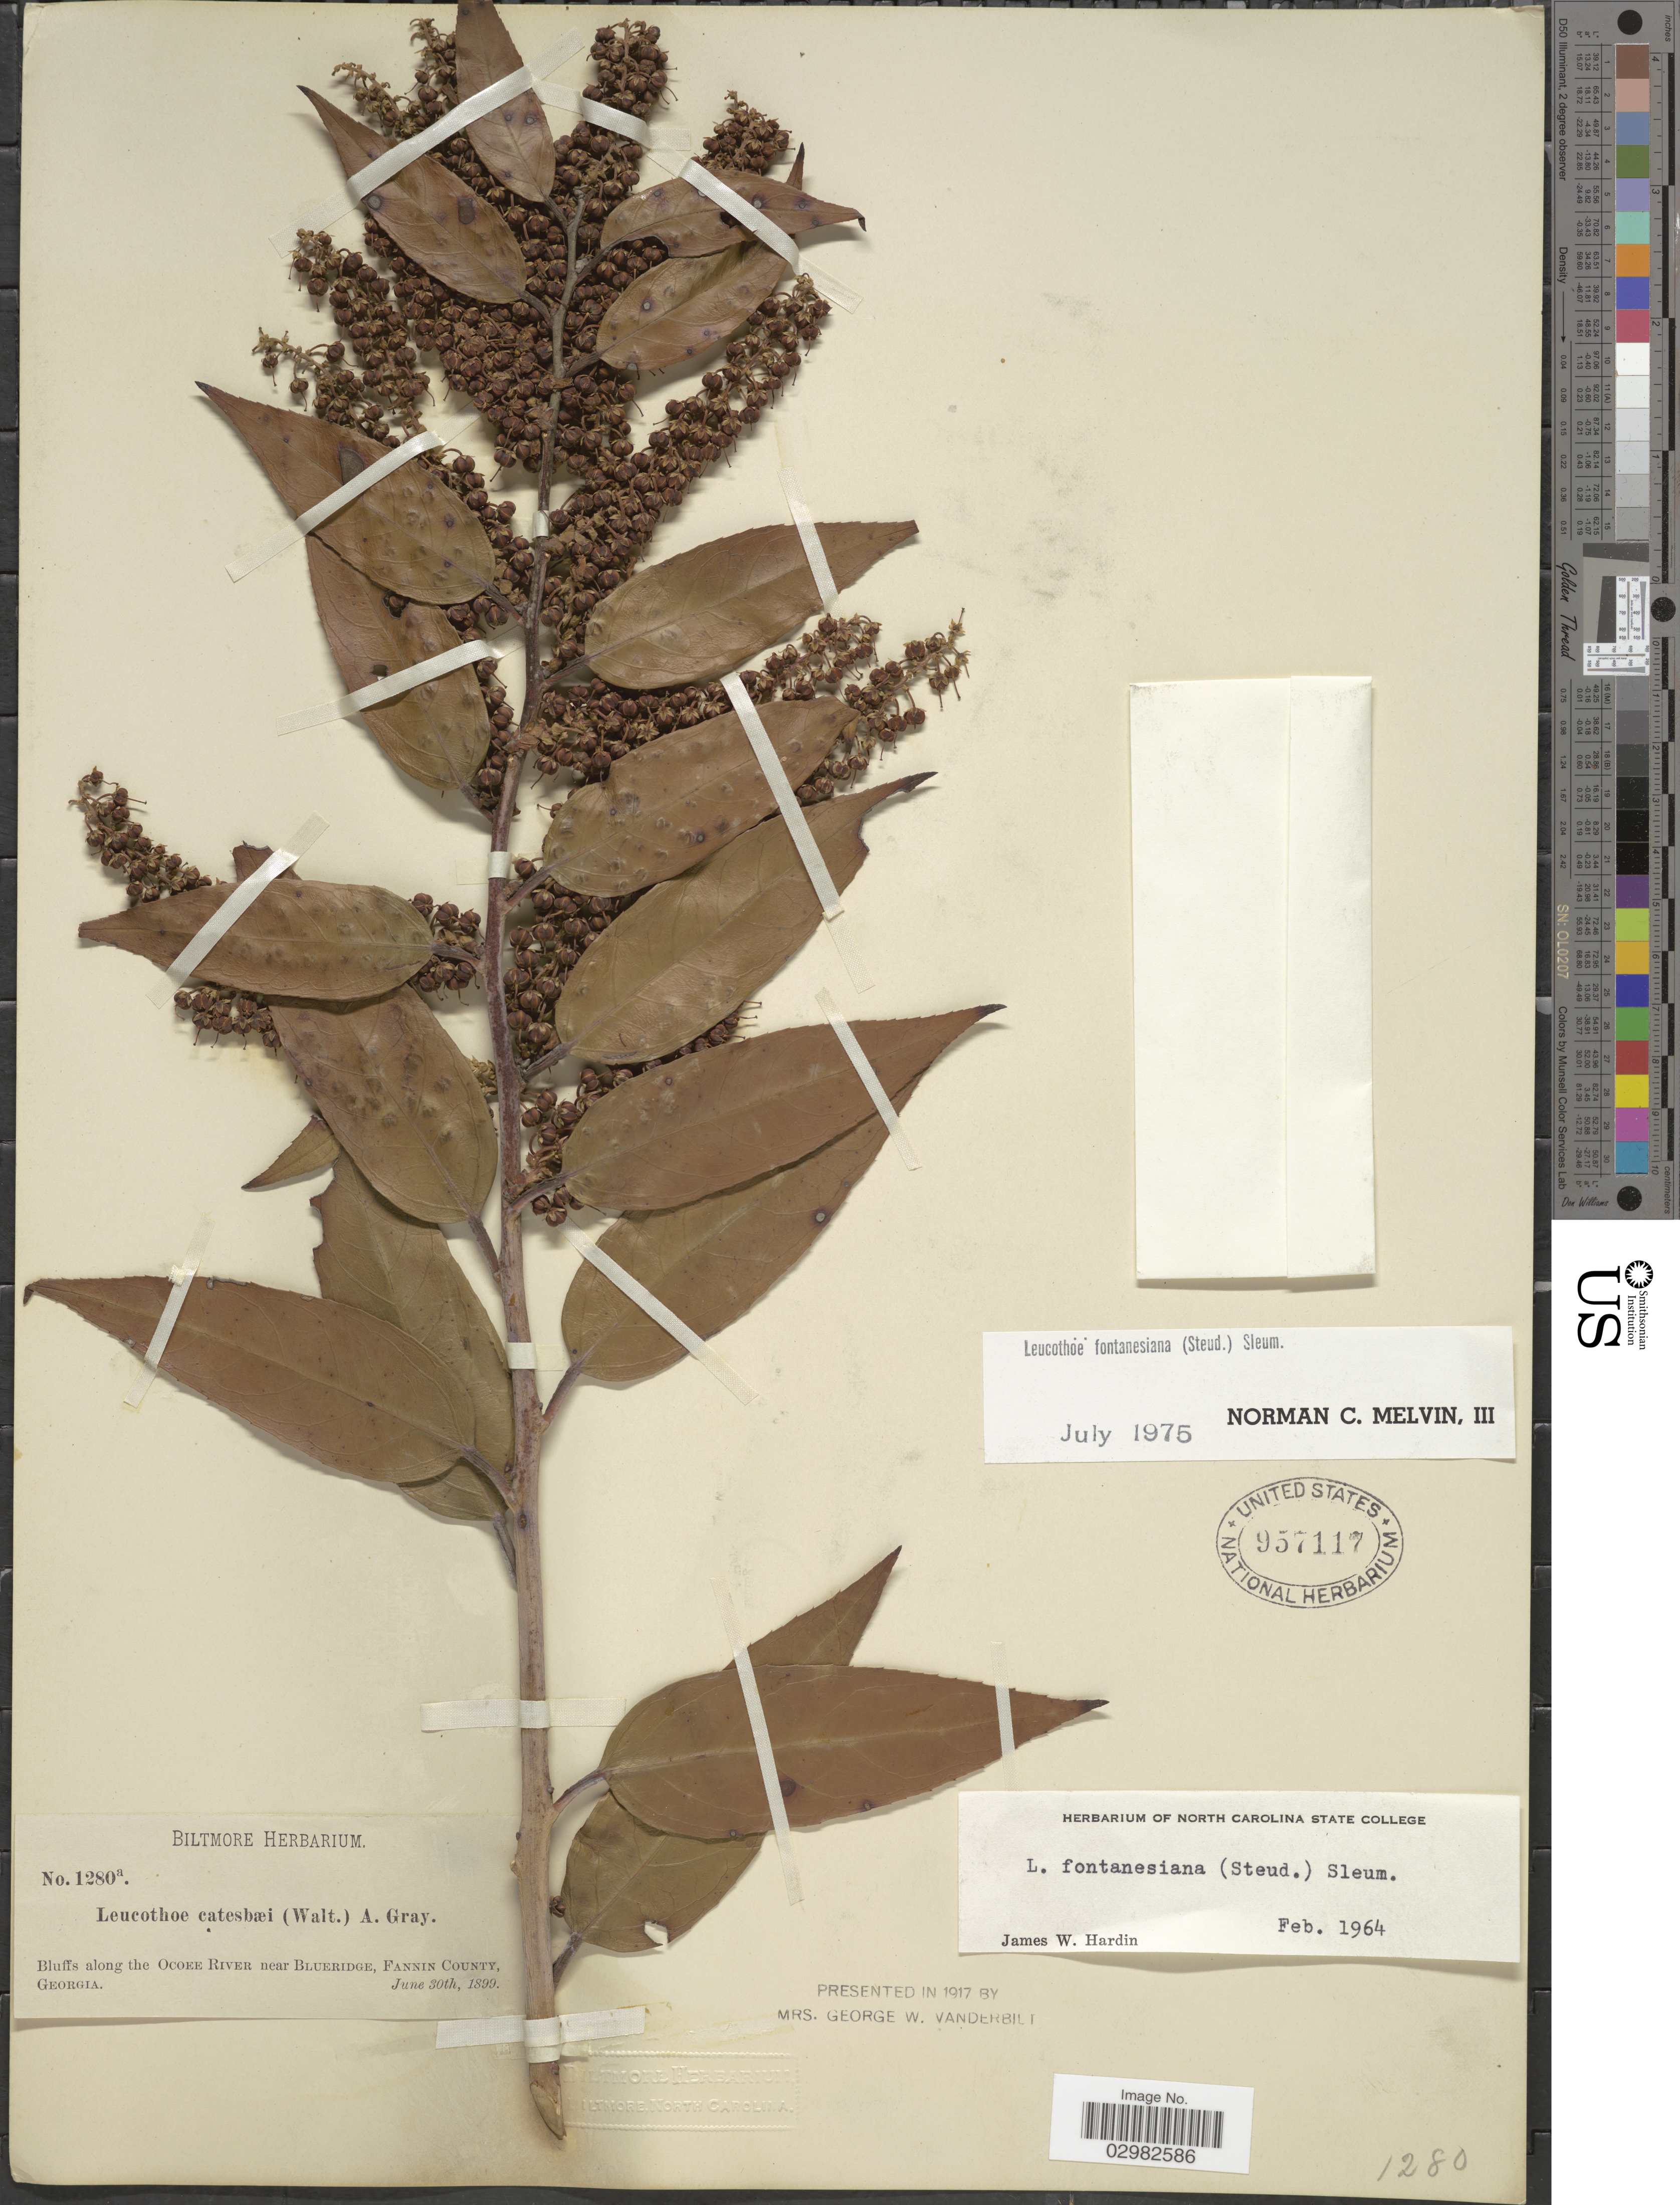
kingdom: Plantae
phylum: Tracheophyta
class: Magnoliopsida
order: Ericales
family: Ericaceae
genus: Leucothoe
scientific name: Leucothoë fontanesiana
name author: (Steud.) Sleumer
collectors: ex herb. Biltmore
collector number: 1280a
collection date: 1899-06-30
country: United States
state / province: Georgia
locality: Bluffs along the Ocoee River near Blueridge, Fannin County.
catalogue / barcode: US 957117